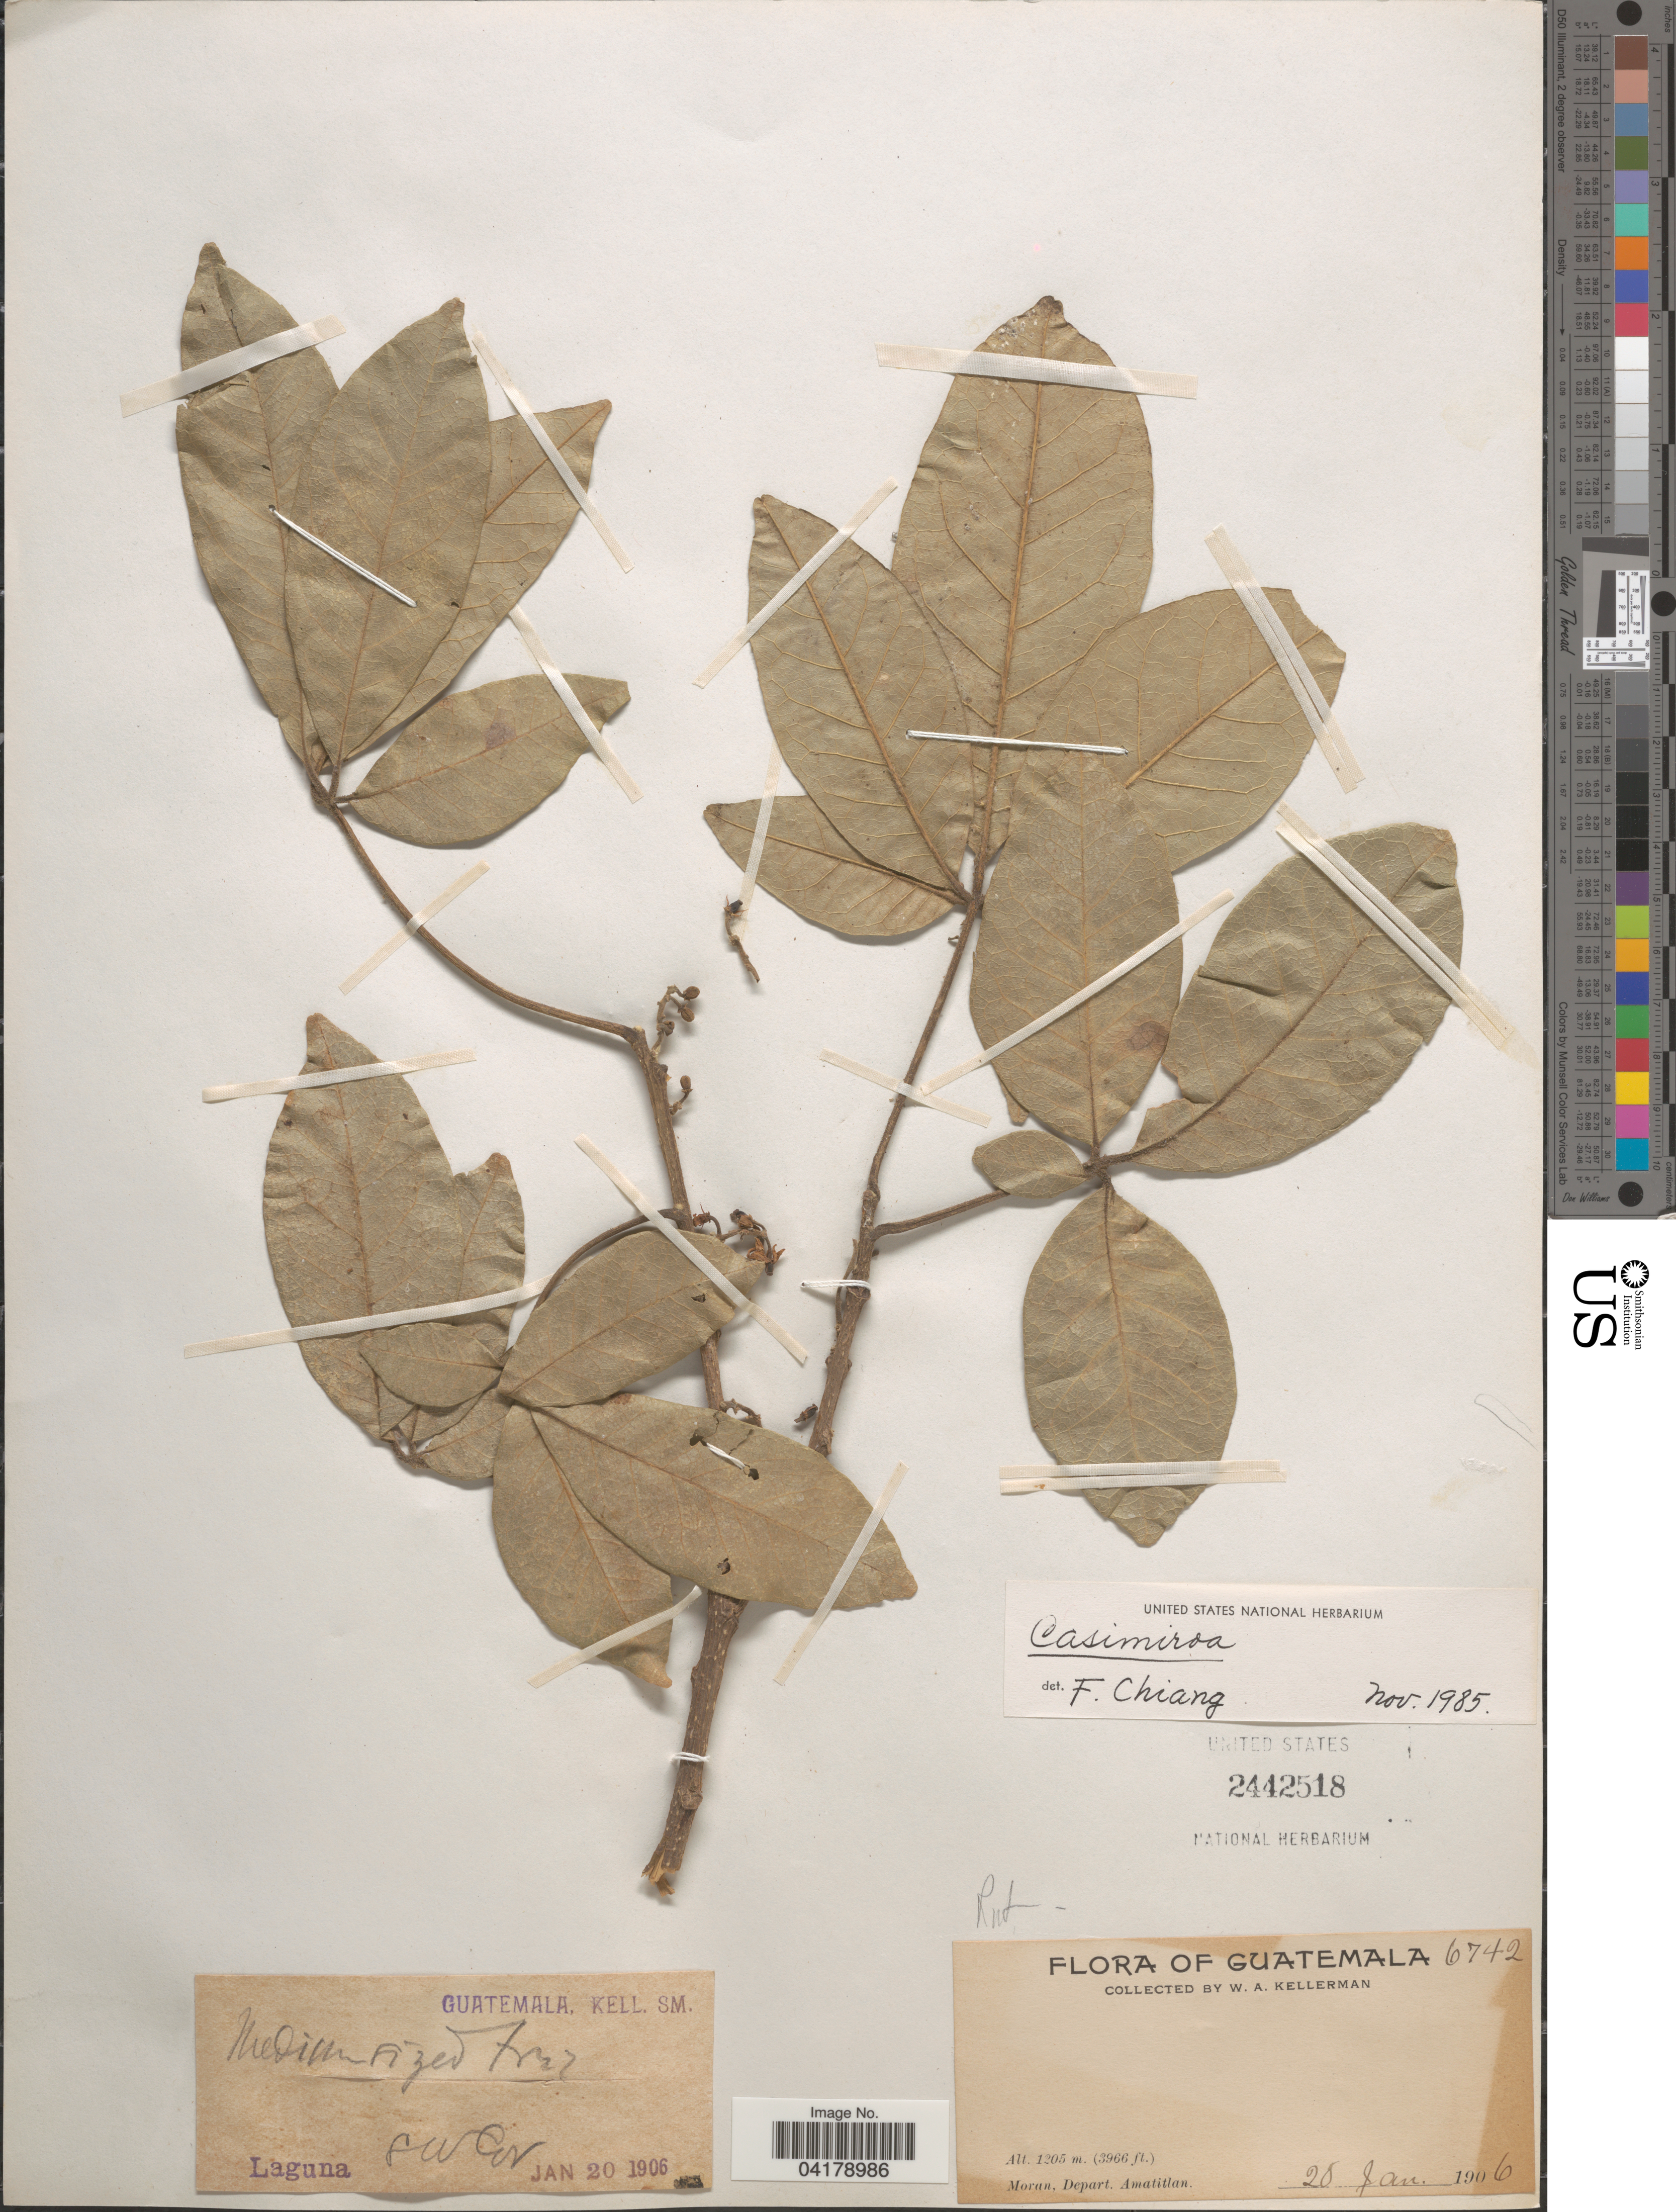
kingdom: Plantae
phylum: Tracheophyta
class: Magnoliopsida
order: Sapindales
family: Rutaceae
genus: Casimiroa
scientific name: Casimiroa sp.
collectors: W. Kellerman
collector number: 6742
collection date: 1906-01-20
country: Guatemala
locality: Moran, Depart. Amatitlan. Laguna shore.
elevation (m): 1205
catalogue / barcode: US 2442518